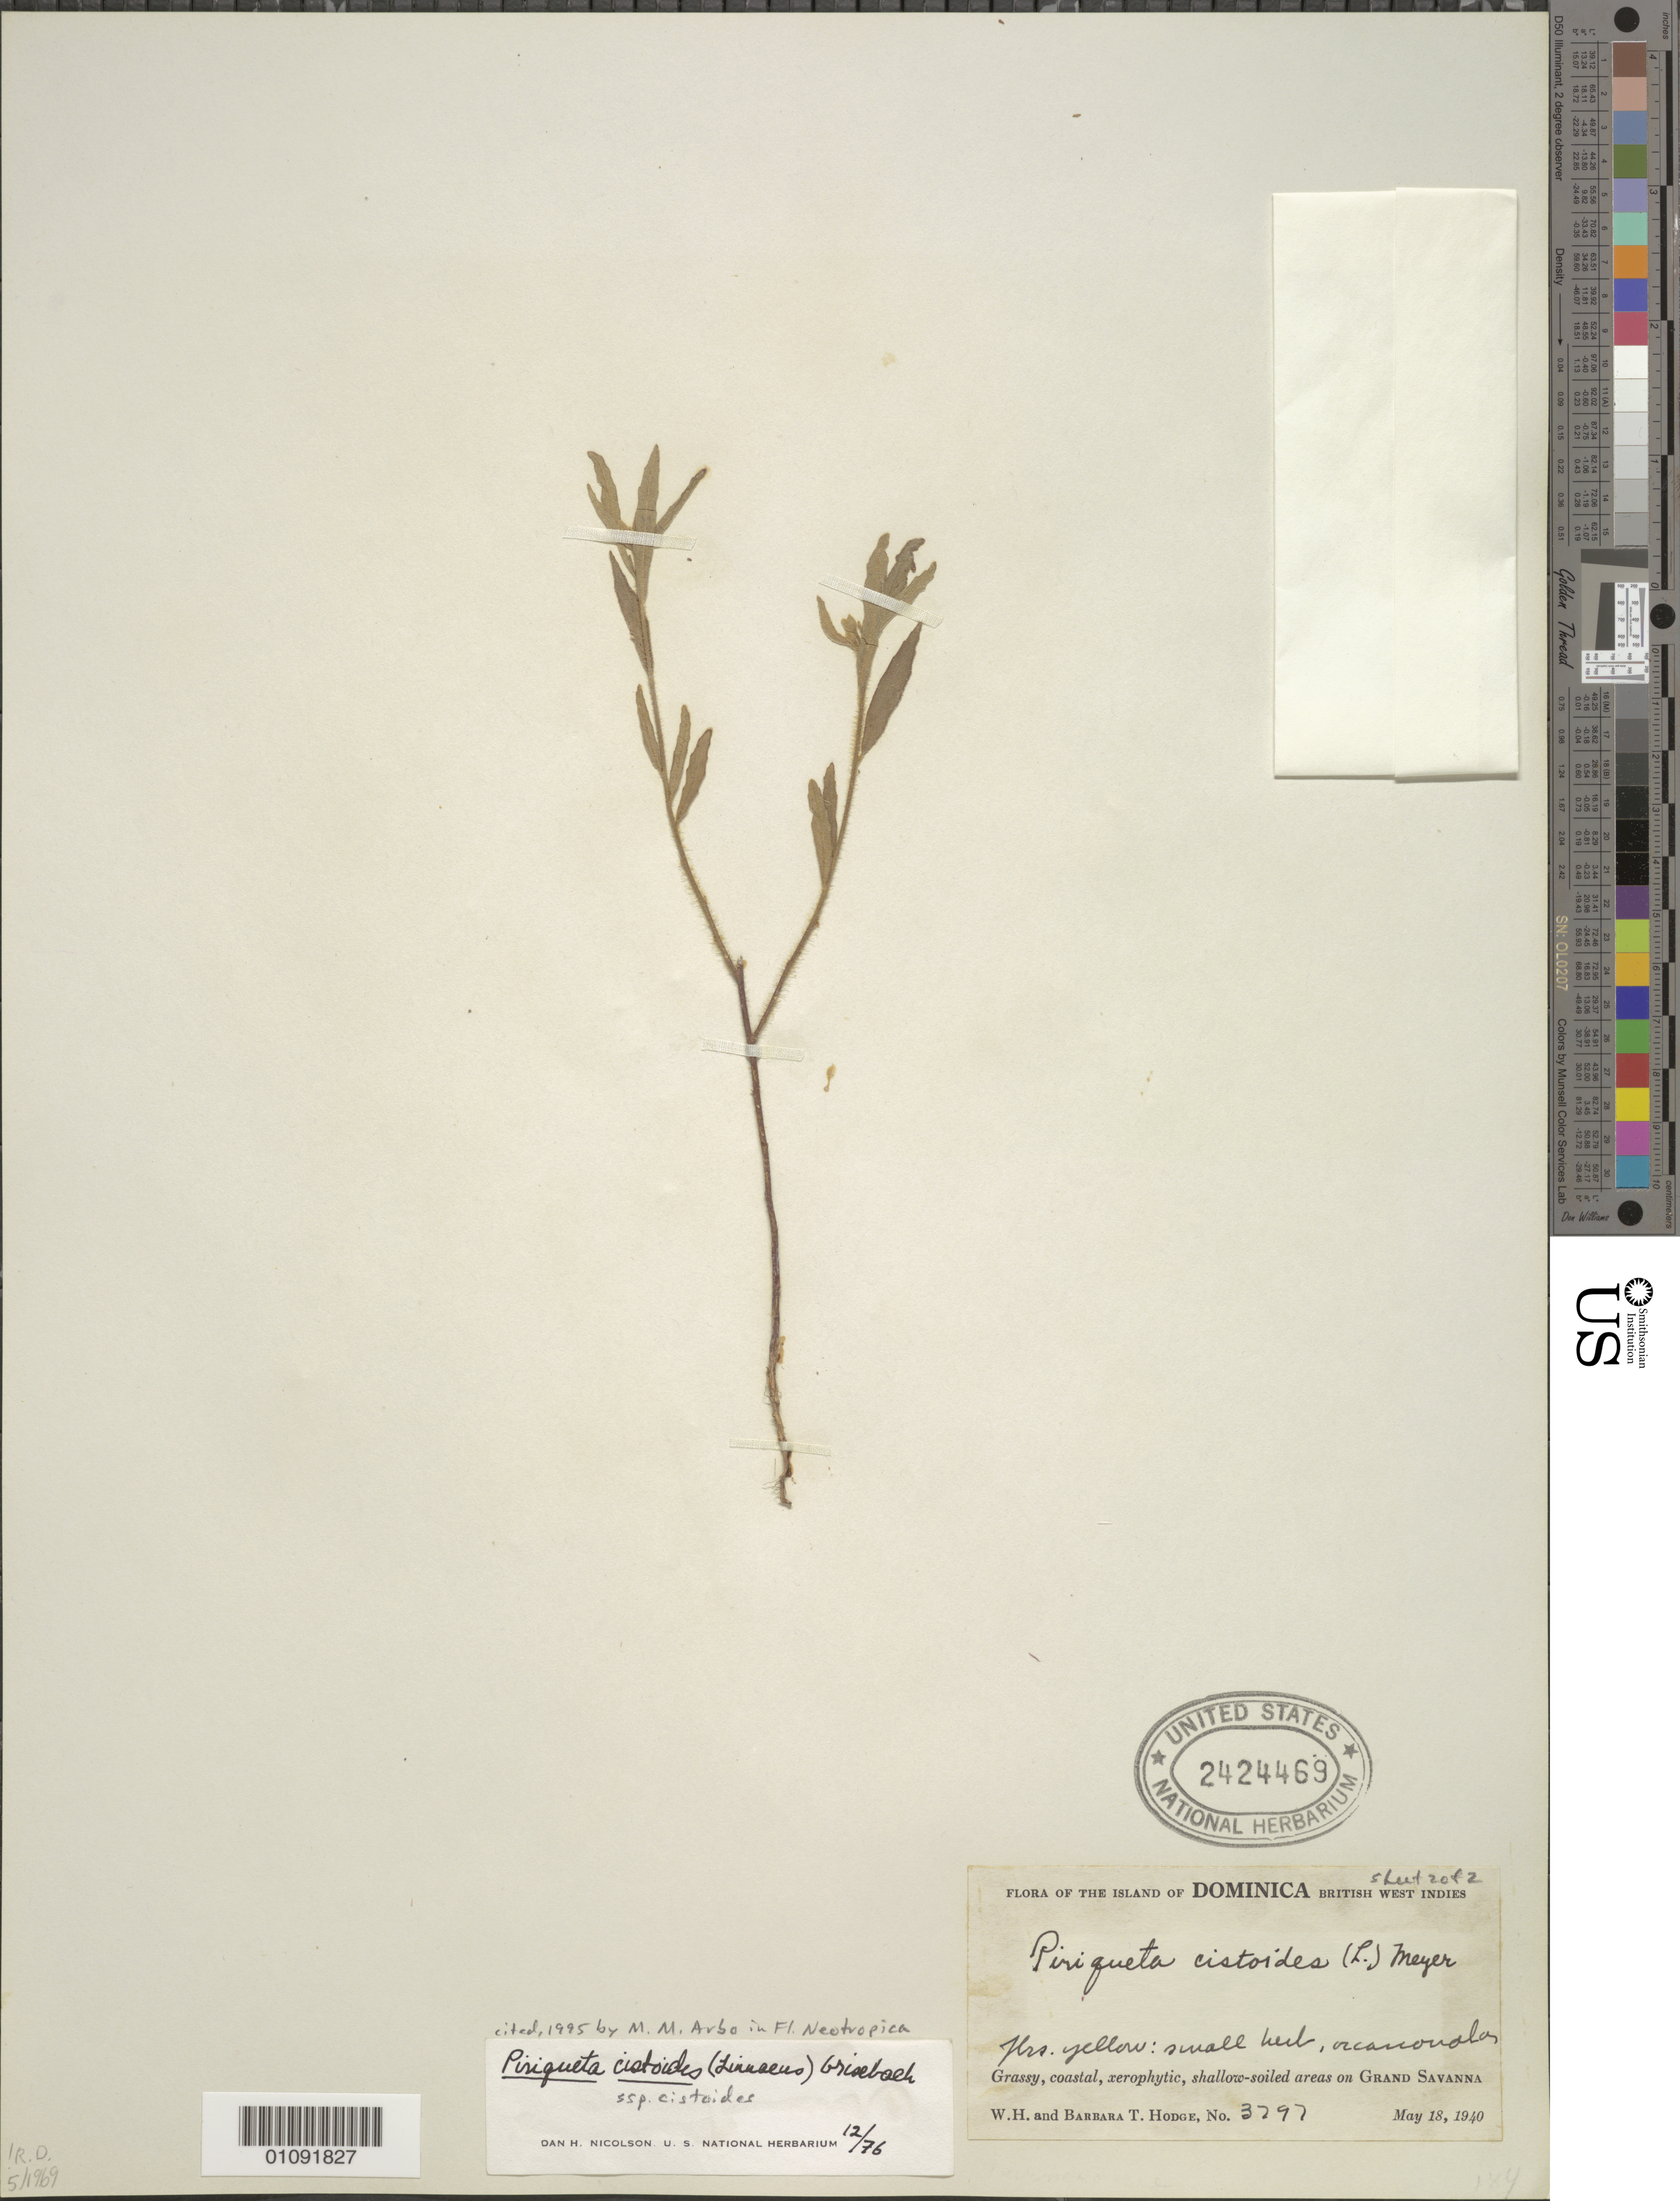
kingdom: Plantae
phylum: Tracheophyta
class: Magnoliopsida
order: Malpighiales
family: Turneraceae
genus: Piriqueta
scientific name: Piriqueta cistoides subsp. cistoides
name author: (L.) Griseb.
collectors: B. Hodge & W. Hodge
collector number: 3797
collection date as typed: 18 May 1940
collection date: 1940-05-18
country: Dominica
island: Dominica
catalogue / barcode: US 2424469